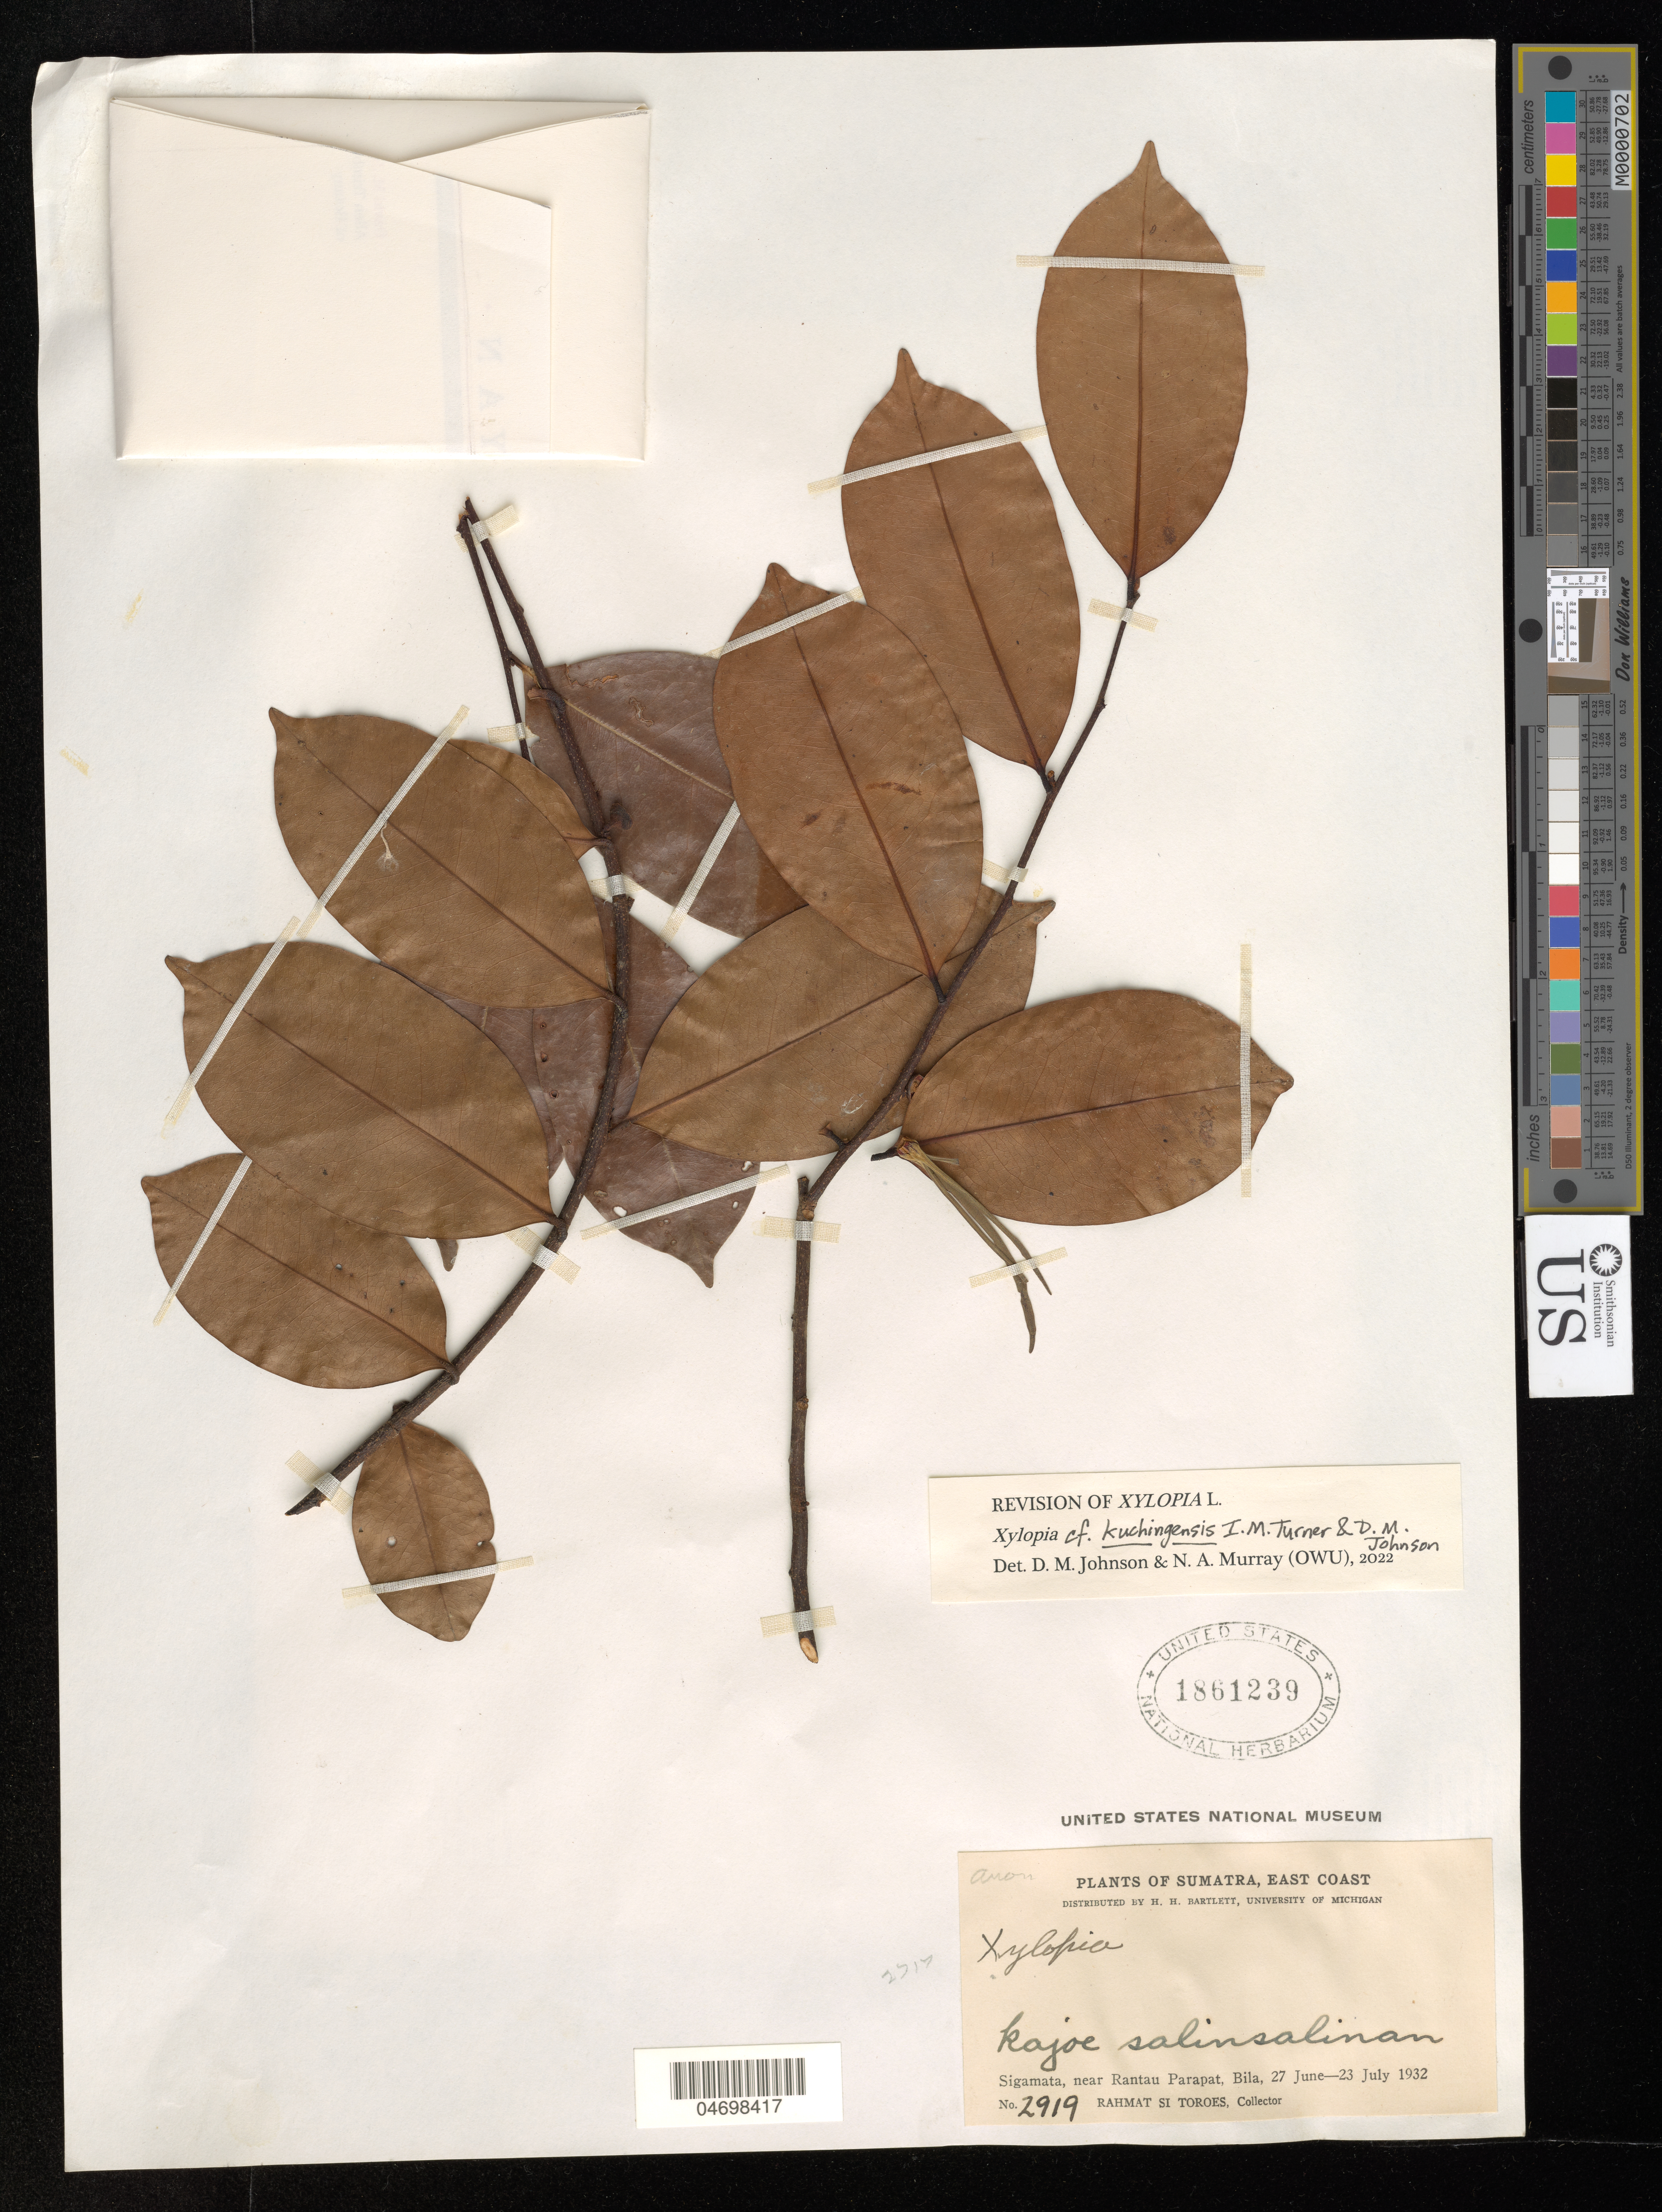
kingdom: Plantae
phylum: Tracheophyta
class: Magnoliopsida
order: Magnoliales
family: Annonaceae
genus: Xylopia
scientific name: Xylopia kuchingensis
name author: I.M. Turner & D.M. Johnson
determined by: Johnson, D. M.; Murray, N. A.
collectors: Rahmat Si Boeea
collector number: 2919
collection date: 1932-06-27/1932-07-23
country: Indonesia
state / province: Sumatra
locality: East Coast; Sigamata, near Rantau Parapat, Bila.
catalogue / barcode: US 1861239